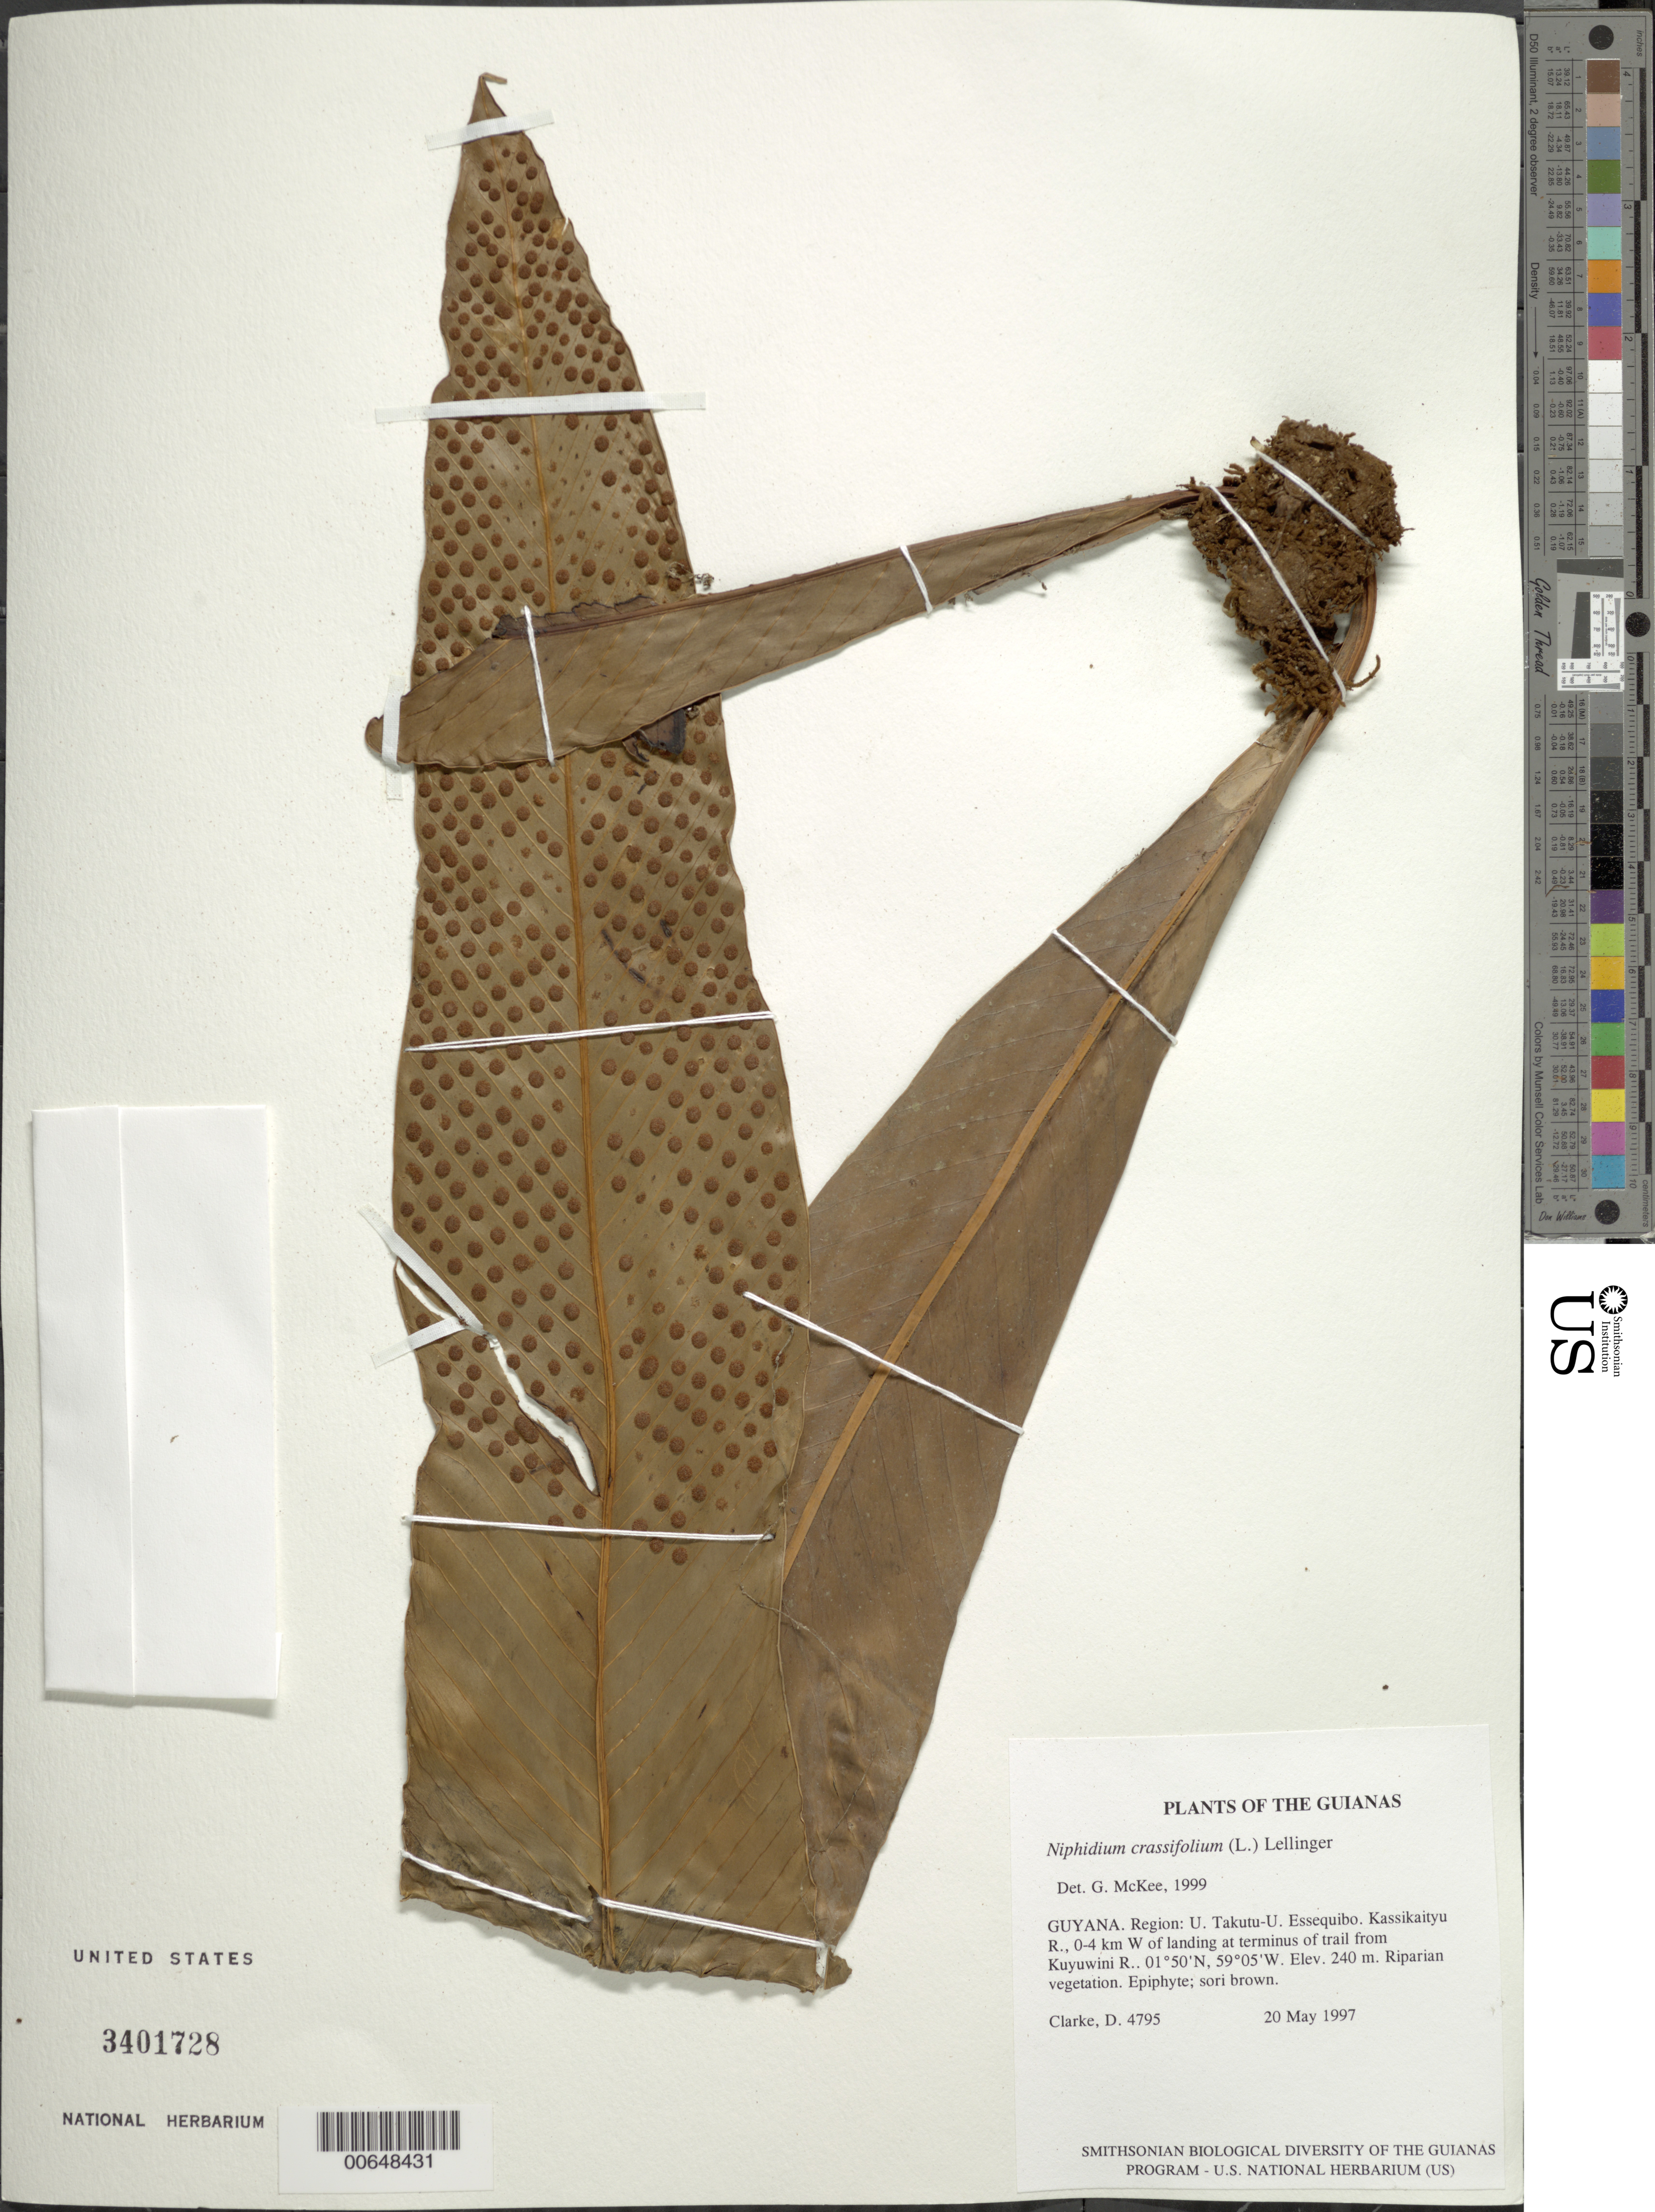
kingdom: Plantae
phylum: Tracheophyta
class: Polypodiopsida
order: Polypodiales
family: Polypodiaceae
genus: Niphidium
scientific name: Niphidium crassifolium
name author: (L.) Lellinger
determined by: McKee, G. S., (US), NMNH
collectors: H. D. Clarke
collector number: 4795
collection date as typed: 20 May 1997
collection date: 1997-05-20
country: Guyana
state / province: U. Takutu-U. Essequibo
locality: Kassikaityu R., 0-4 km W of landing at terminus of trail from Kuyuwini R.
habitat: Riparian vegetation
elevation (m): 240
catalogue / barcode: US 3401728